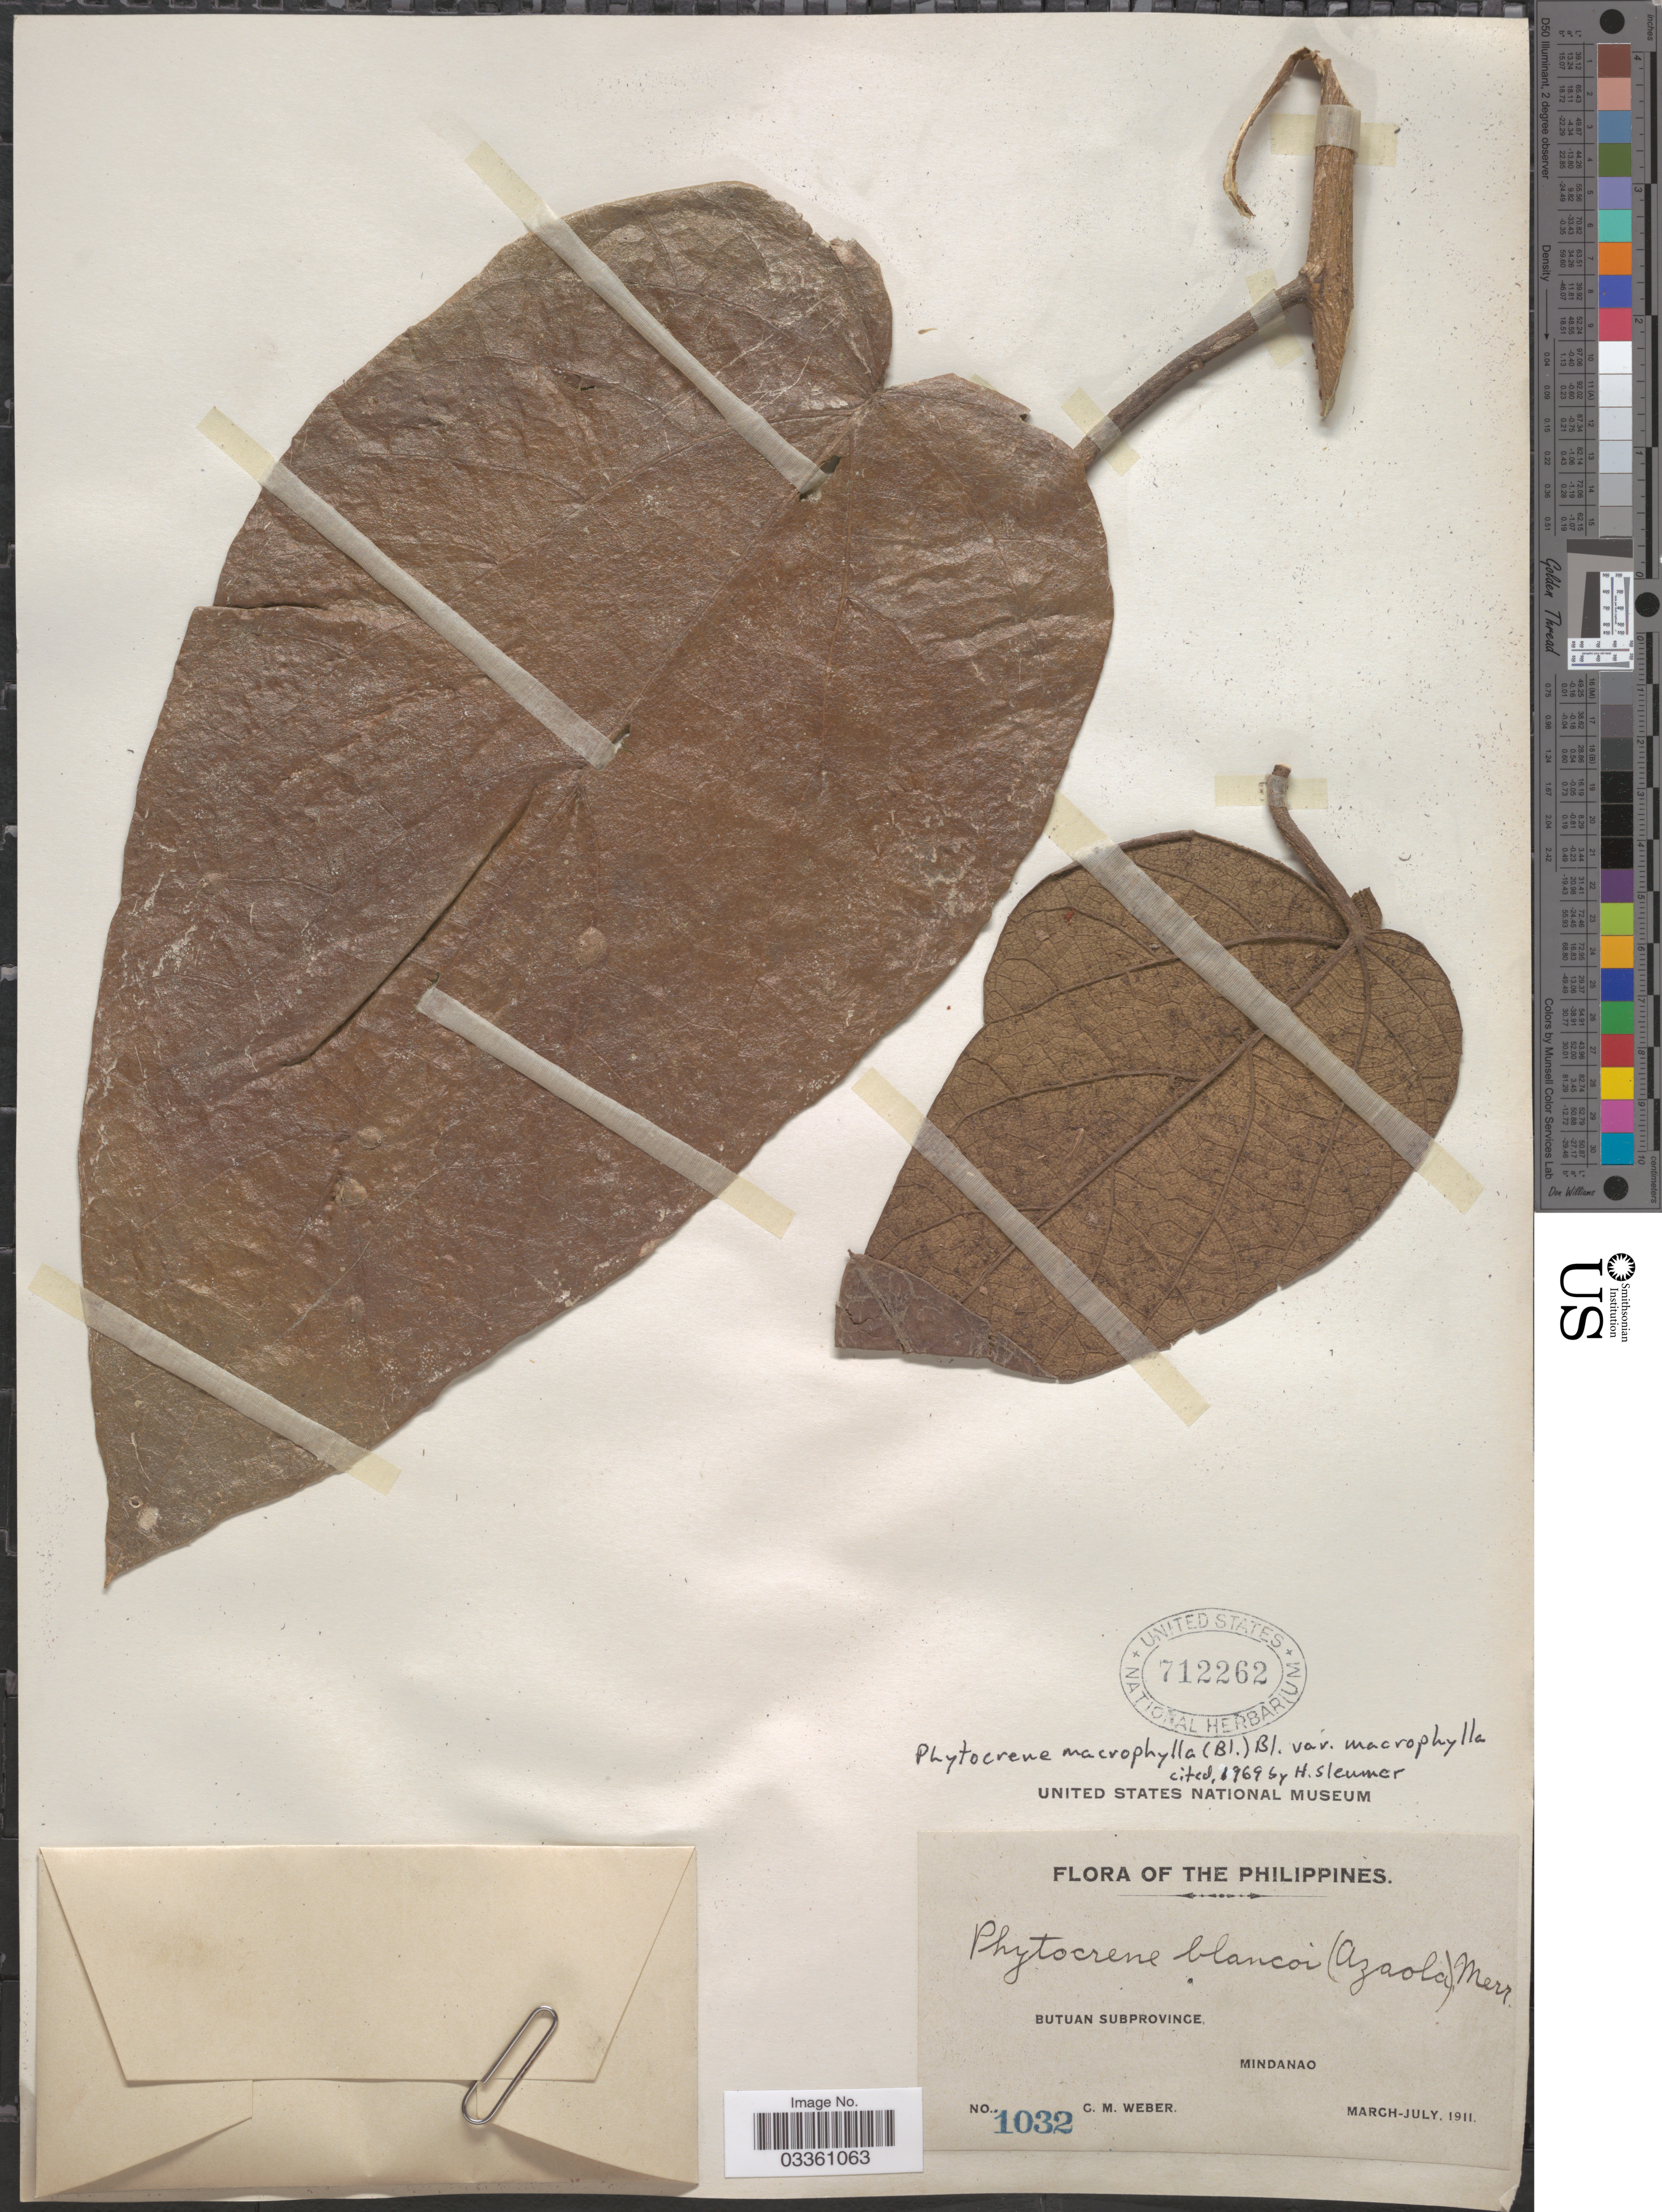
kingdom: Plantae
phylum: Tracheophyta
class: Magnoliopsida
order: Icacinales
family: Icacinaceae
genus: Phytocrene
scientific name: Phytocrene macrophylla var. macrophylla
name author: (Blume) Blume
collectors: C. M. Weber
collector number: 1032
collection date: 1911-03/1911-07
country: Philippines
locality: Butuan Subprovince. Mindanao.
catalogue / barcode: US 712262